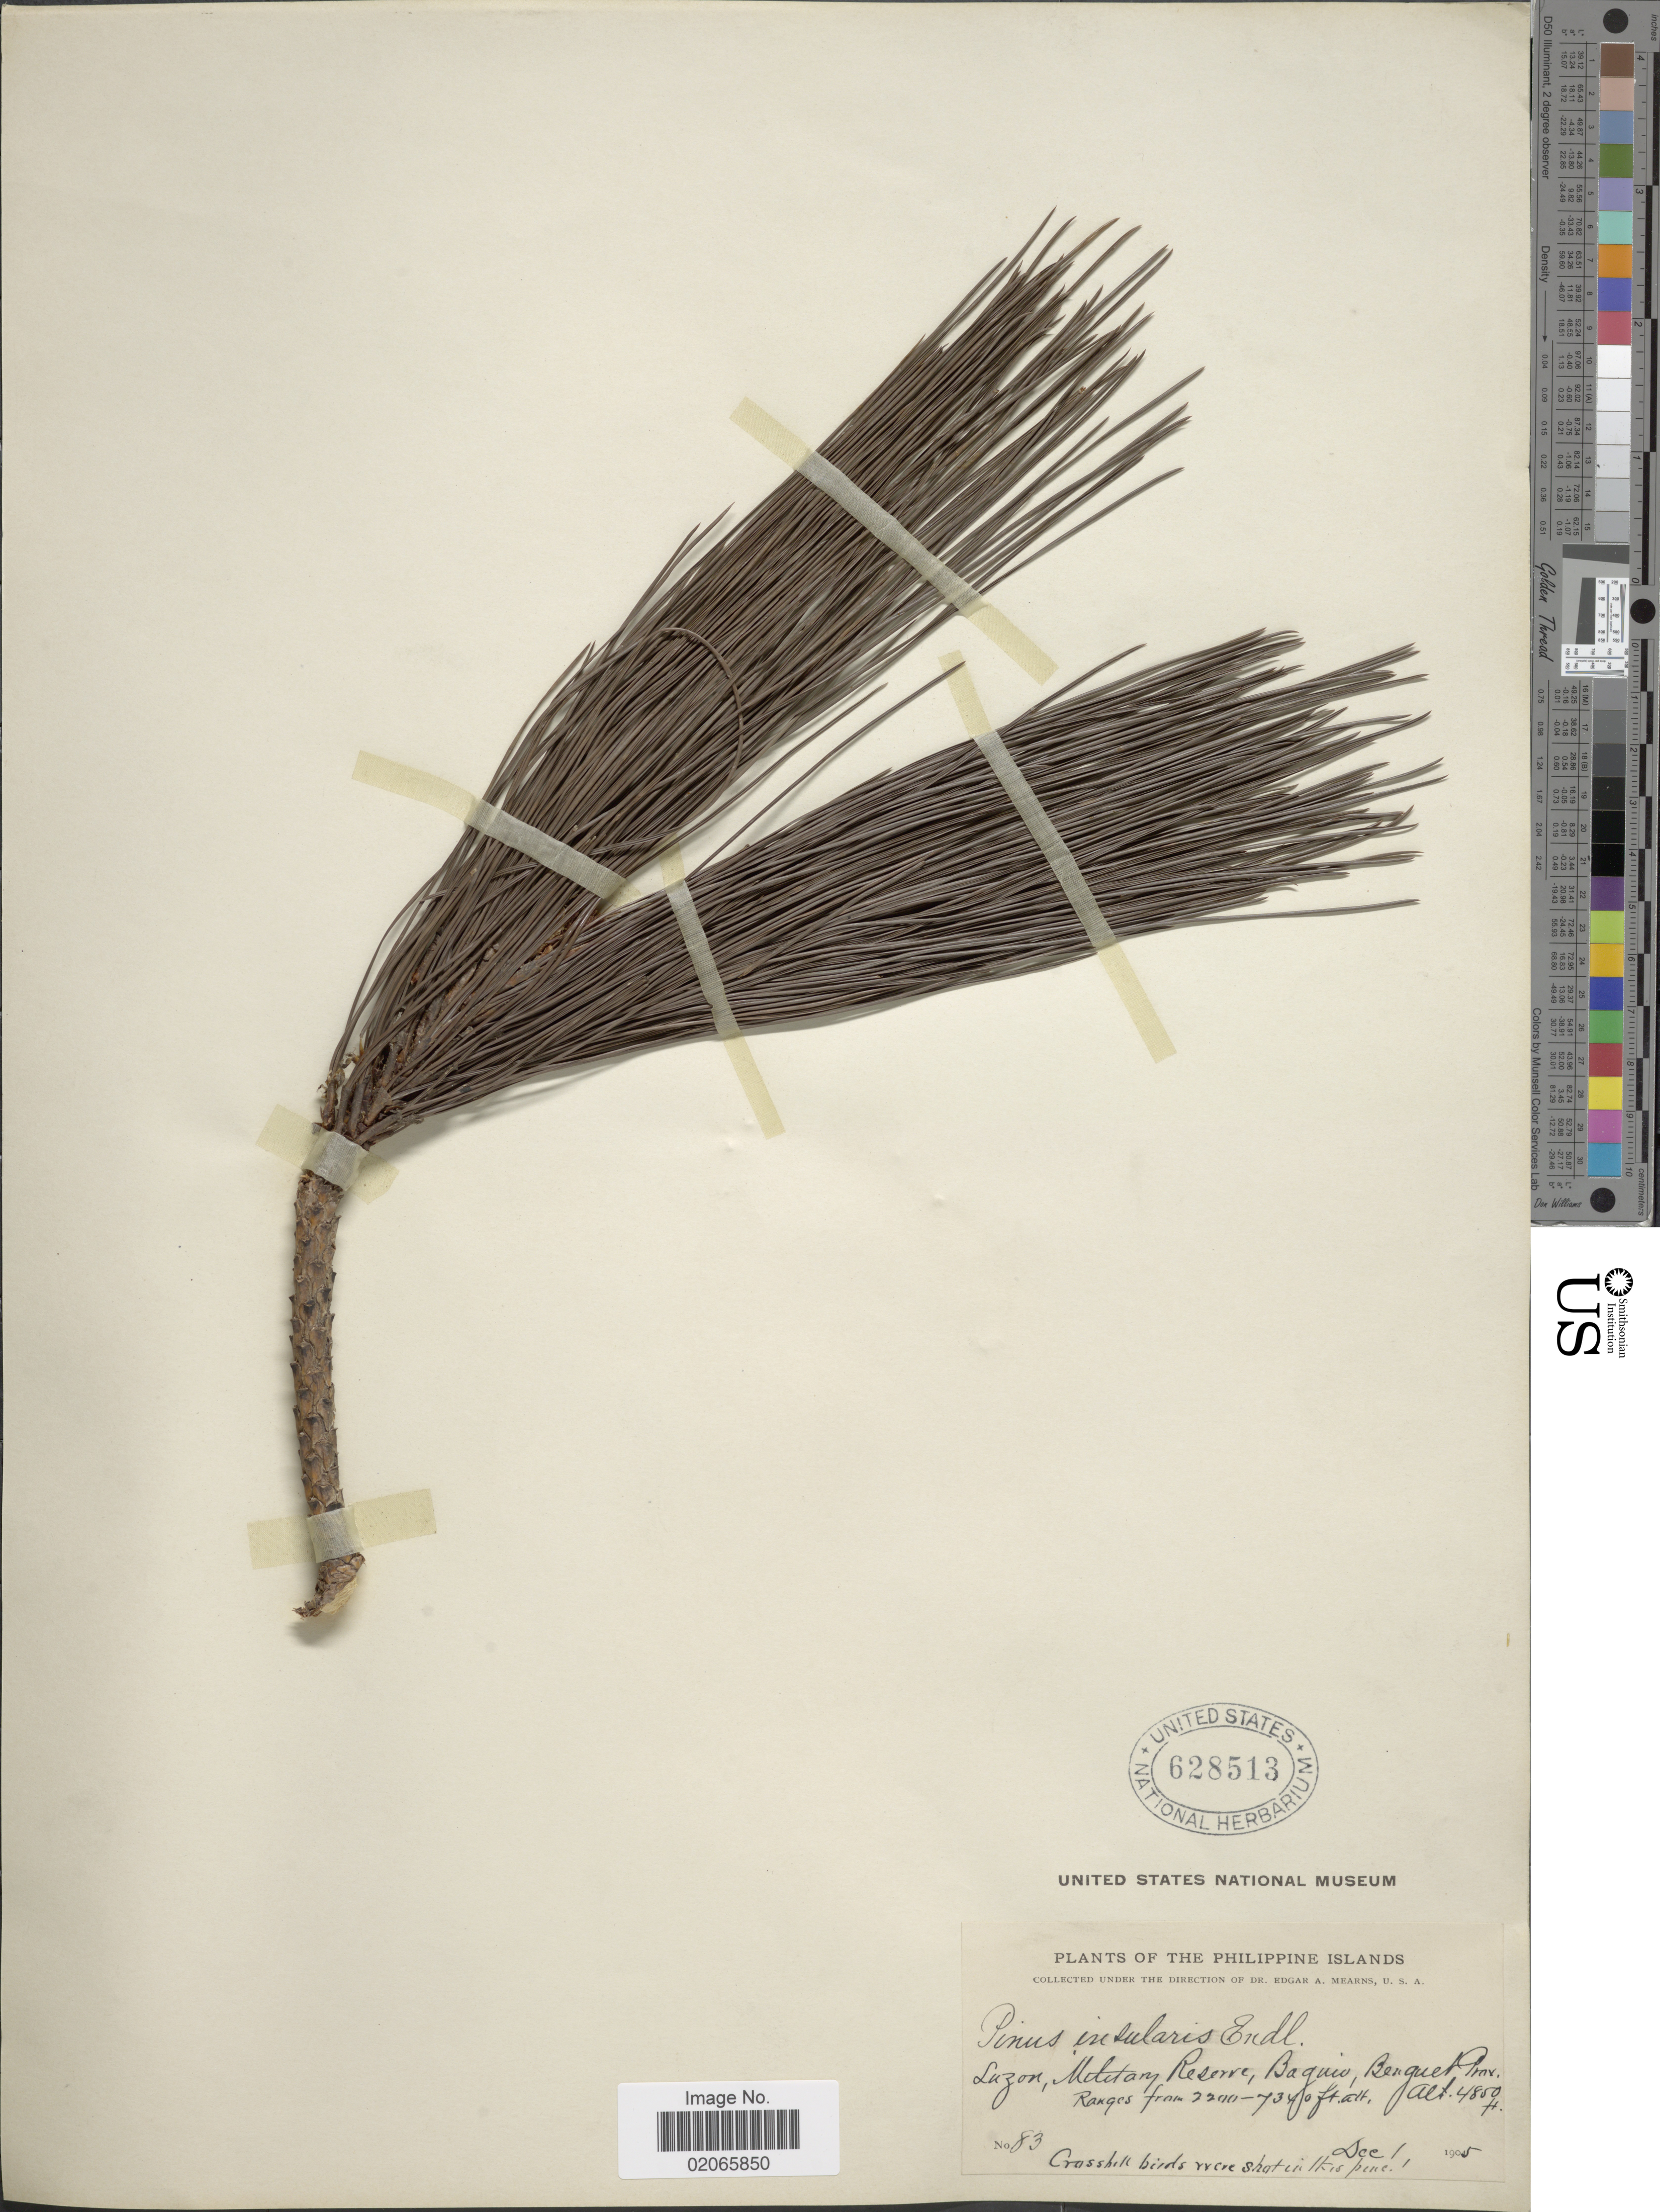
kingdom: Plantae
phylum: Tracheophyta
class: Pinopsida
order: Pinales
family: Pinaceae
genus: Pinus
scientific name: Pinus insularis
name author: Endl.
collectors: E. A. Mearns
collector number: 83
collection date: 1905-12-01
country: Philippines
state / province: Cordillera (Administrative Region)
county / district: Benguet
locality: Luzon, Metetany Reserve, Bagguio, Berguet Prov.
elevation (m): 1478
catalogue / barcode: US 628513